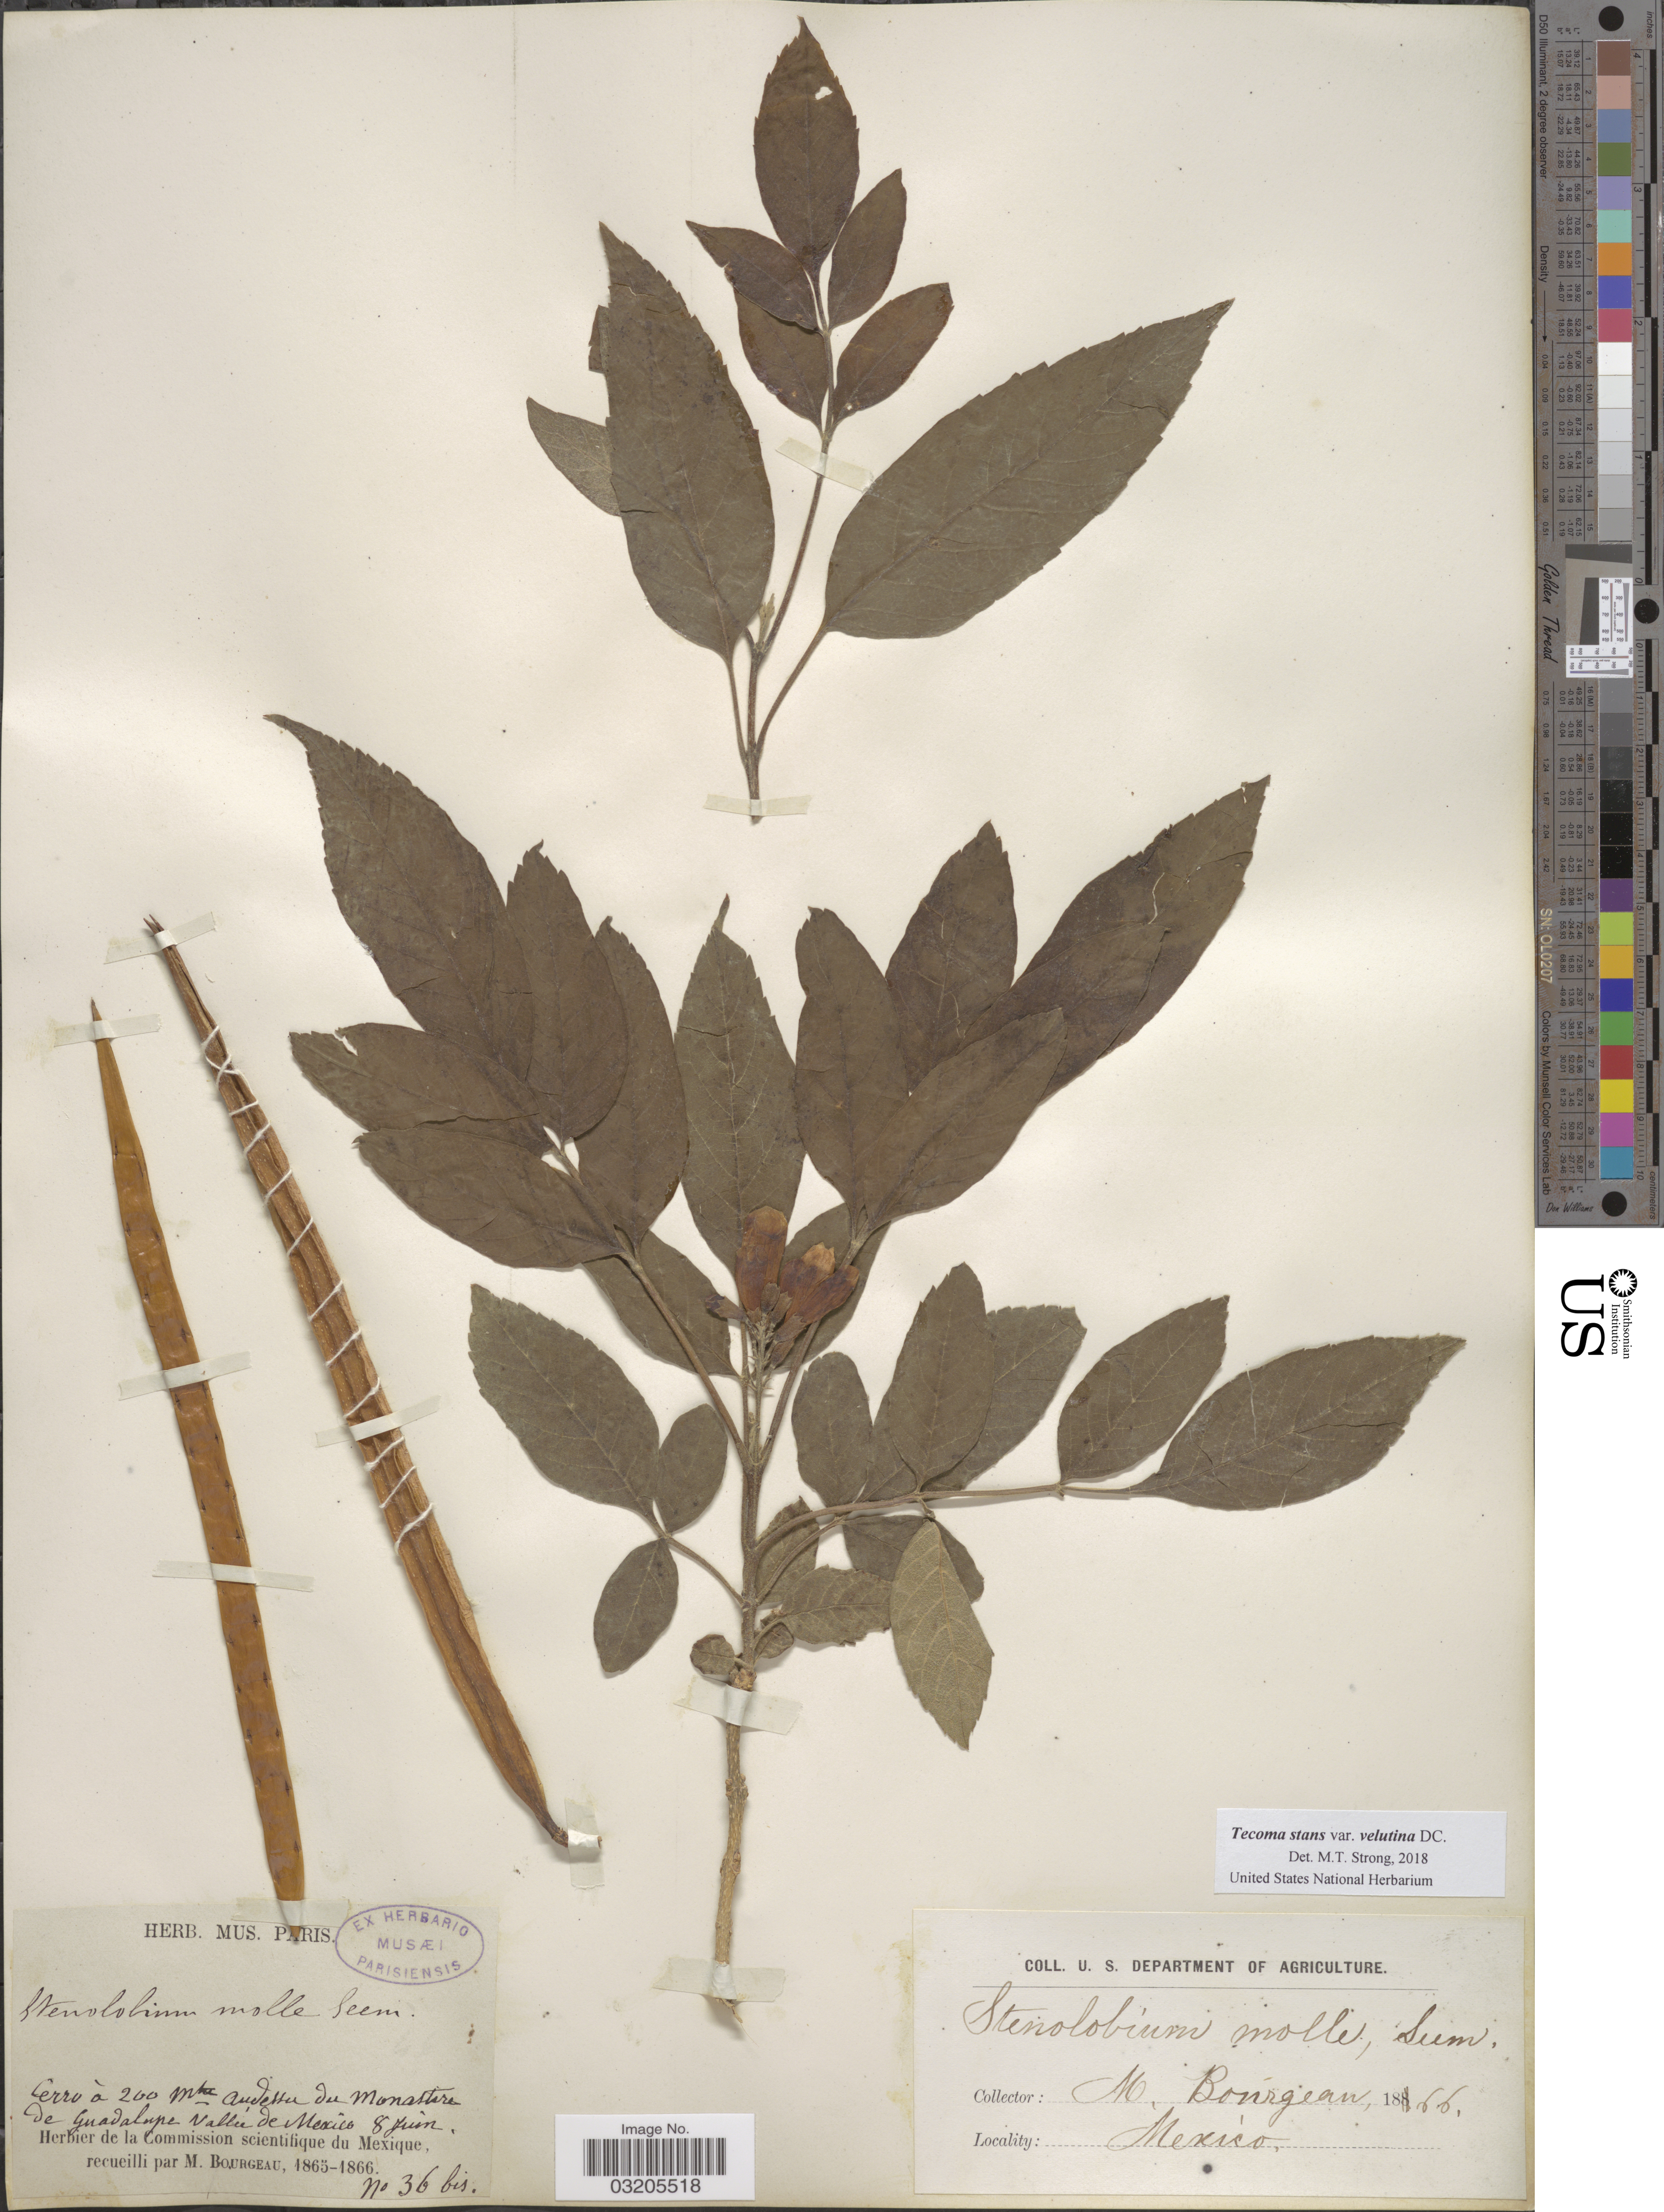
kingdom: Plantae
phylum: Tracheophyta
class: Magnoliopsida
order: Lamiales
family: Bignoniaceae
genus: Tecoma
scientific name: Tecoma stans var. velutina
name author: DC.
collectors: M. Bourgeau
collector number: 36bis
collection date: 1865-06-08/1866-06-08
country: Mexico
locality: Au dessu du Monastère de Guadalupe, Vallée de Mexico [on top of the Monastery of Guadalupe, Valley of Mexico]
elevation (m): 200